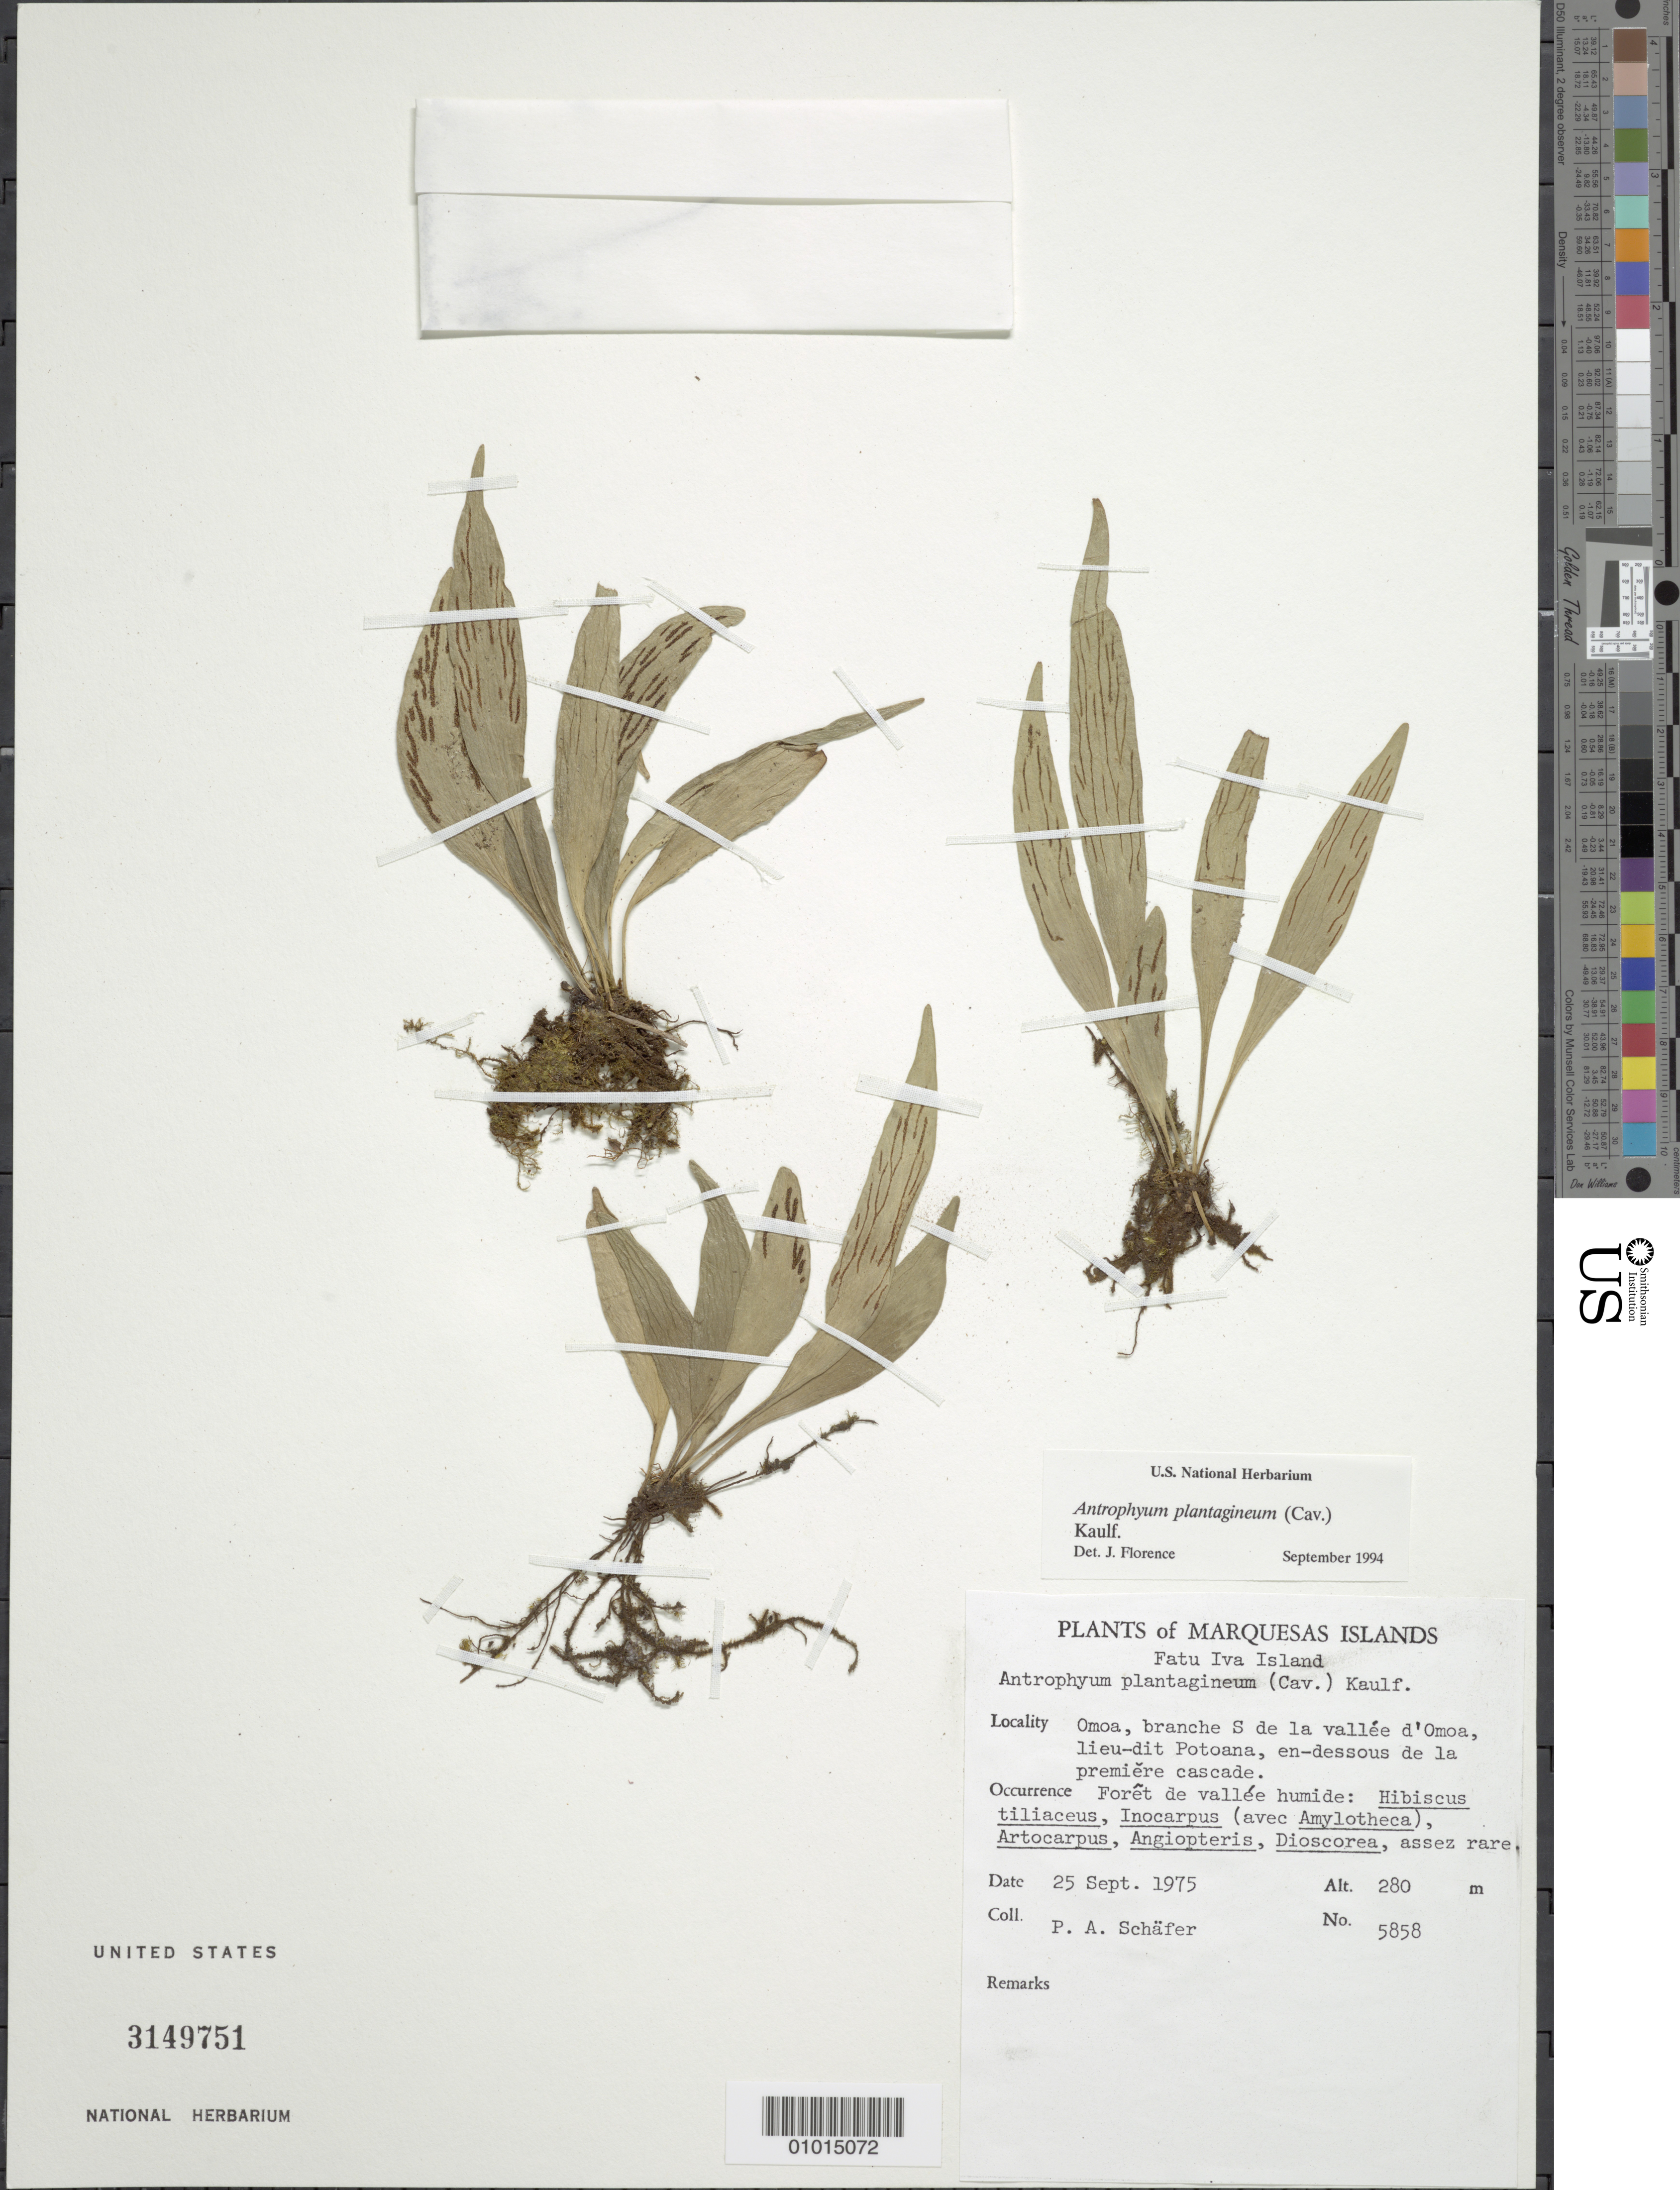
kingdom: Plantae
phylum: Tracheophyta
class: Polypodiopsida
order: Polypodiales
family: Pteridaceae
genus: Antrophyum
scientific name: Antrophyum plantagineum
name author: (Cav.) Kaulf.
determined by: Florence, J.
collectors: P. A. Schäfer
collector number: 5858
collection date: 1975-09-25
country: French Polynesia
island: Fatu Hiva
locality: Omoa, branche S de la vallée d'Omoa, lieu-dit Potoana, en-dessous de la premiére cascade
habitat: Forêt de vallée humide: Hibiscus tiliaceus, Inocarpus (avec Amylotheca), Artocarpus, Angiopteris, Dioscorea, assez rare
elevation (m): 280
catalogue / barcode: US 3149751